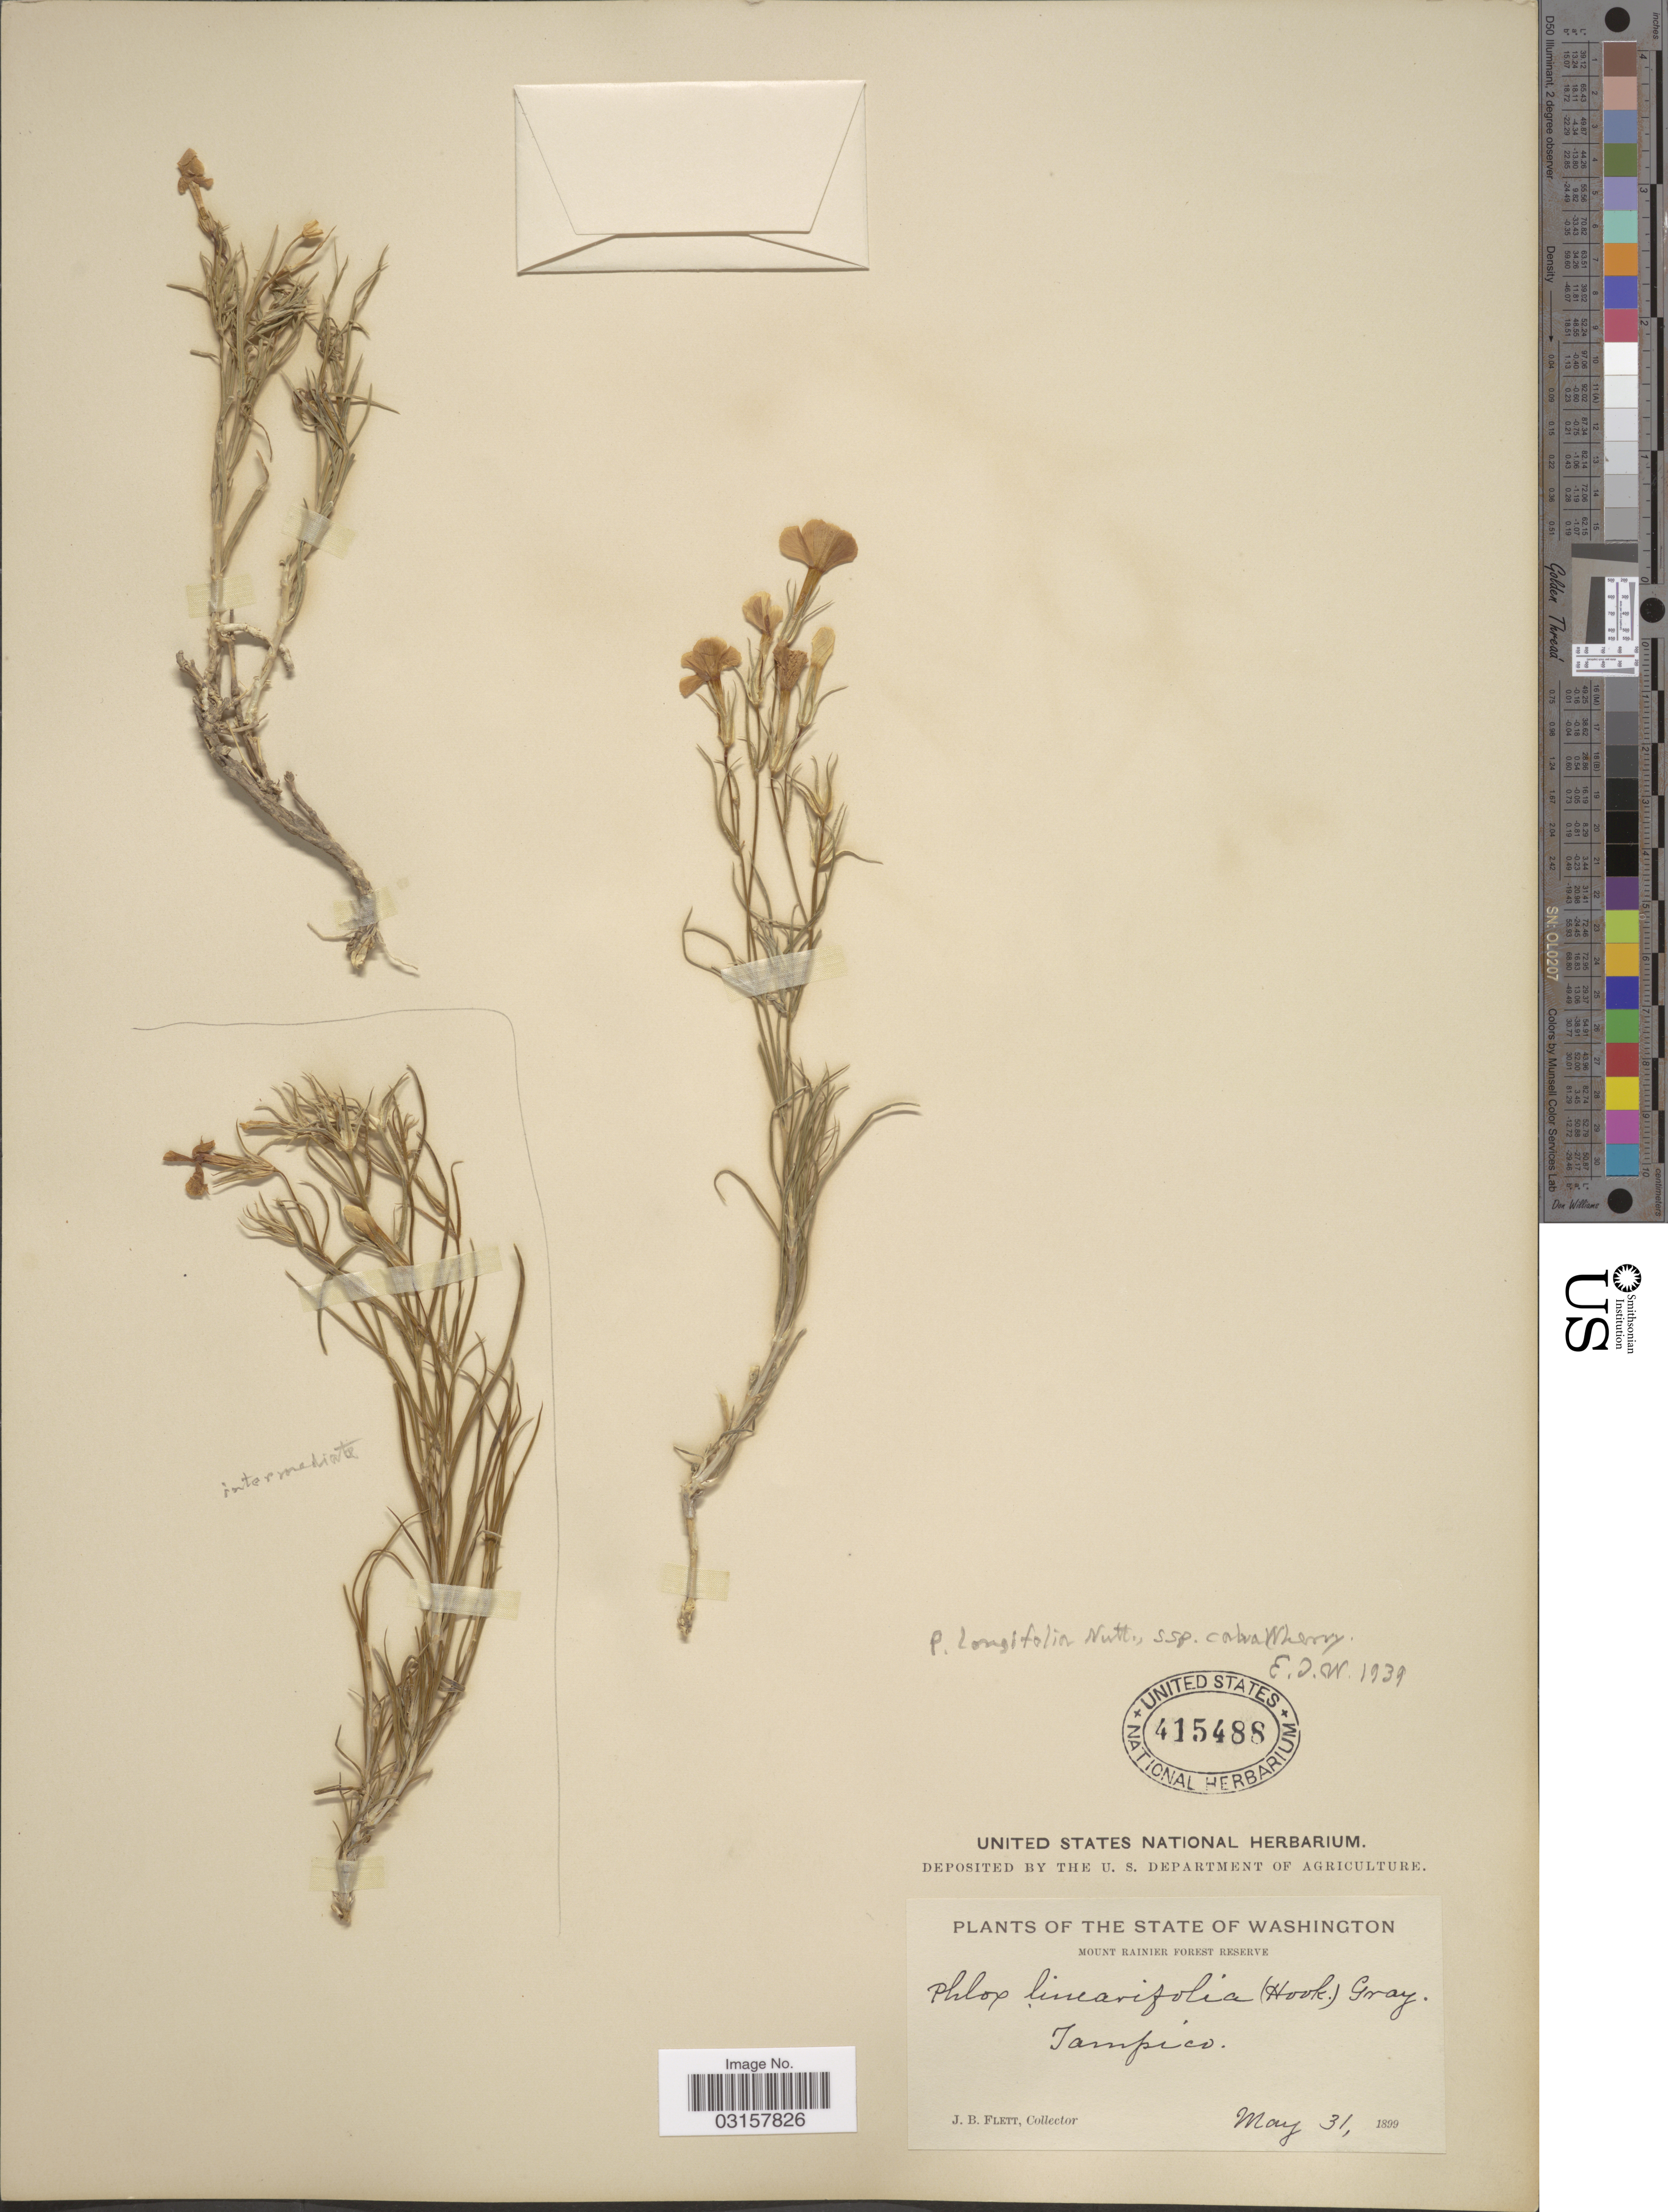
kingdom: Plantae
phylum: Tracheophyta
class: Magnoliopsida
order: Ericales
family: Polemoniaceae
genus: Phlox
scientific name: Phlox longifolia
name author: Nutt.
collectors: J. Flett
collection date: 1899-05-31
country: United States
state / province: Washington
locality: Mount Ranier Forest Reserve. Tampico.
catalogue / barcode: US 415488